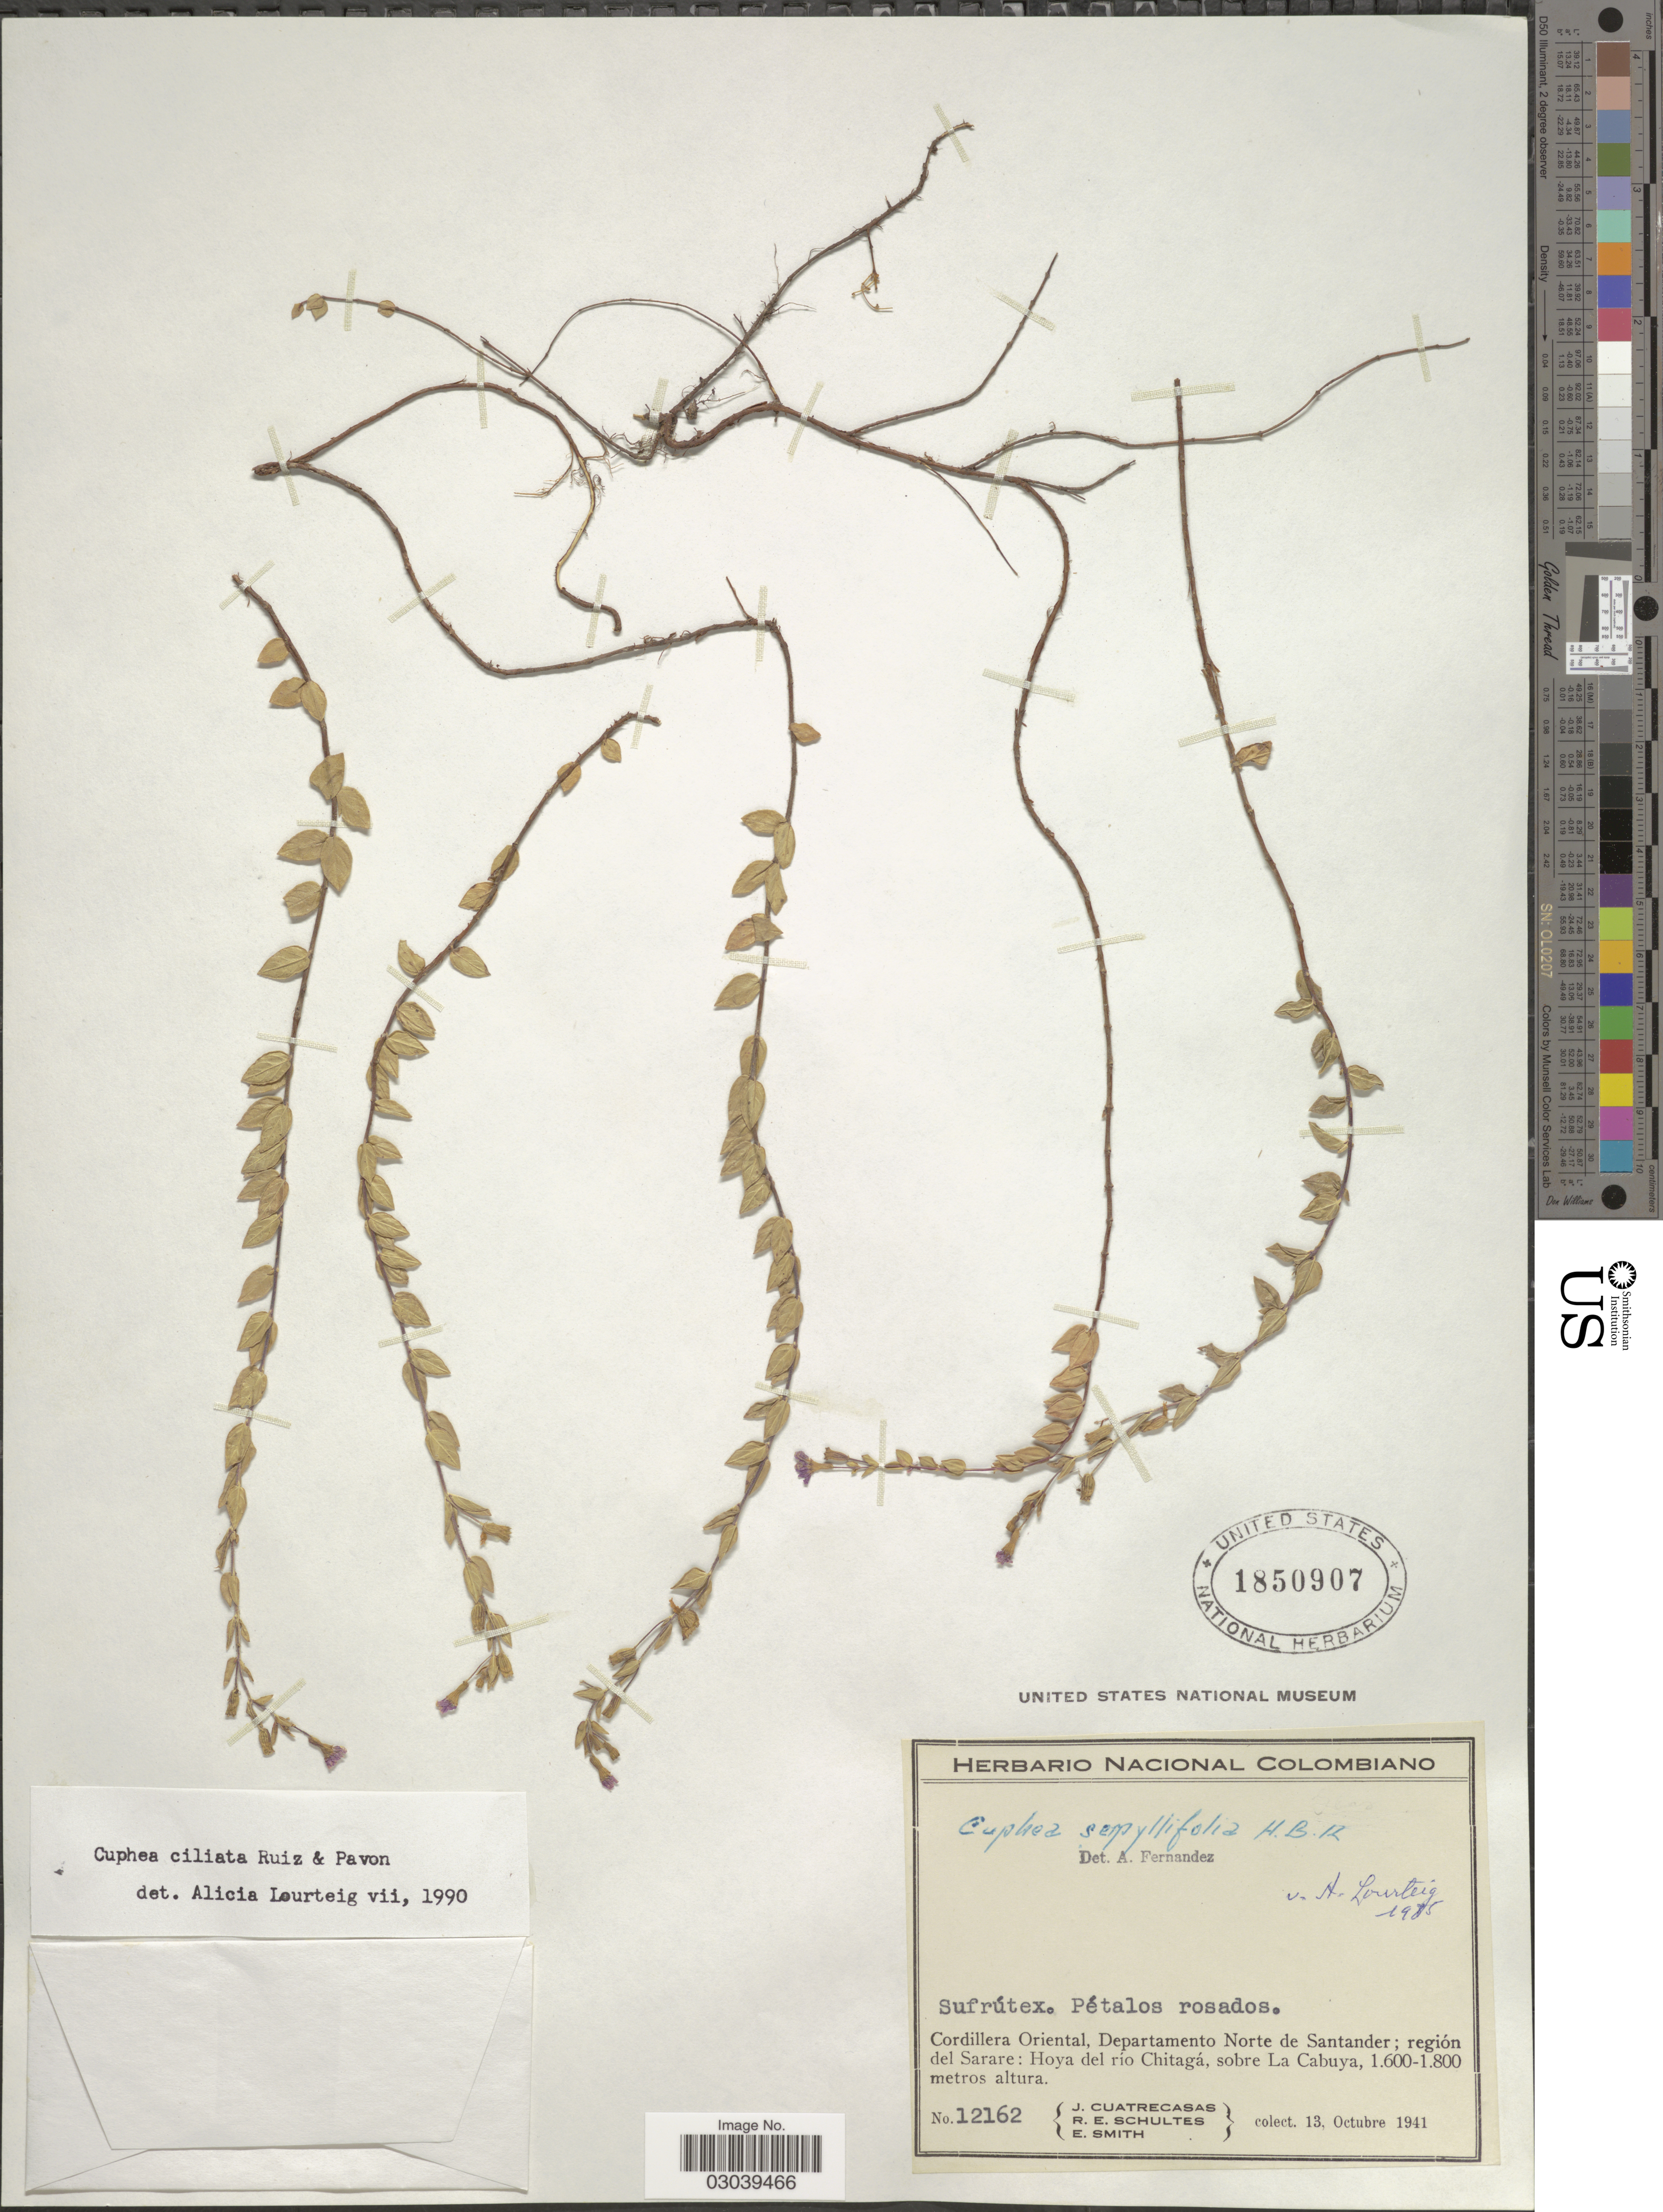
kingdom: Plantae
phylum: Tracheophyta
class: Magnoliopsida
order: Myrtales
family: Lythraceae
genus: Cuphea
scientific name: Cuphea ciliata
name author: Ruiz & Pav.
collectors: J. Cuatrecasas, R. E. Schultes & E. Smith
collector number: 12162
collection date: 1941-10-13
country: Colombia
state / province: Norte de Santander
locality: Cordillera Oriental, Departamento Norte de Santander; región de Sarare: Hoya del río Chitagá, sobre La Cabuya.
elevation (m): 1600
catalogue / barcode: US 1850907